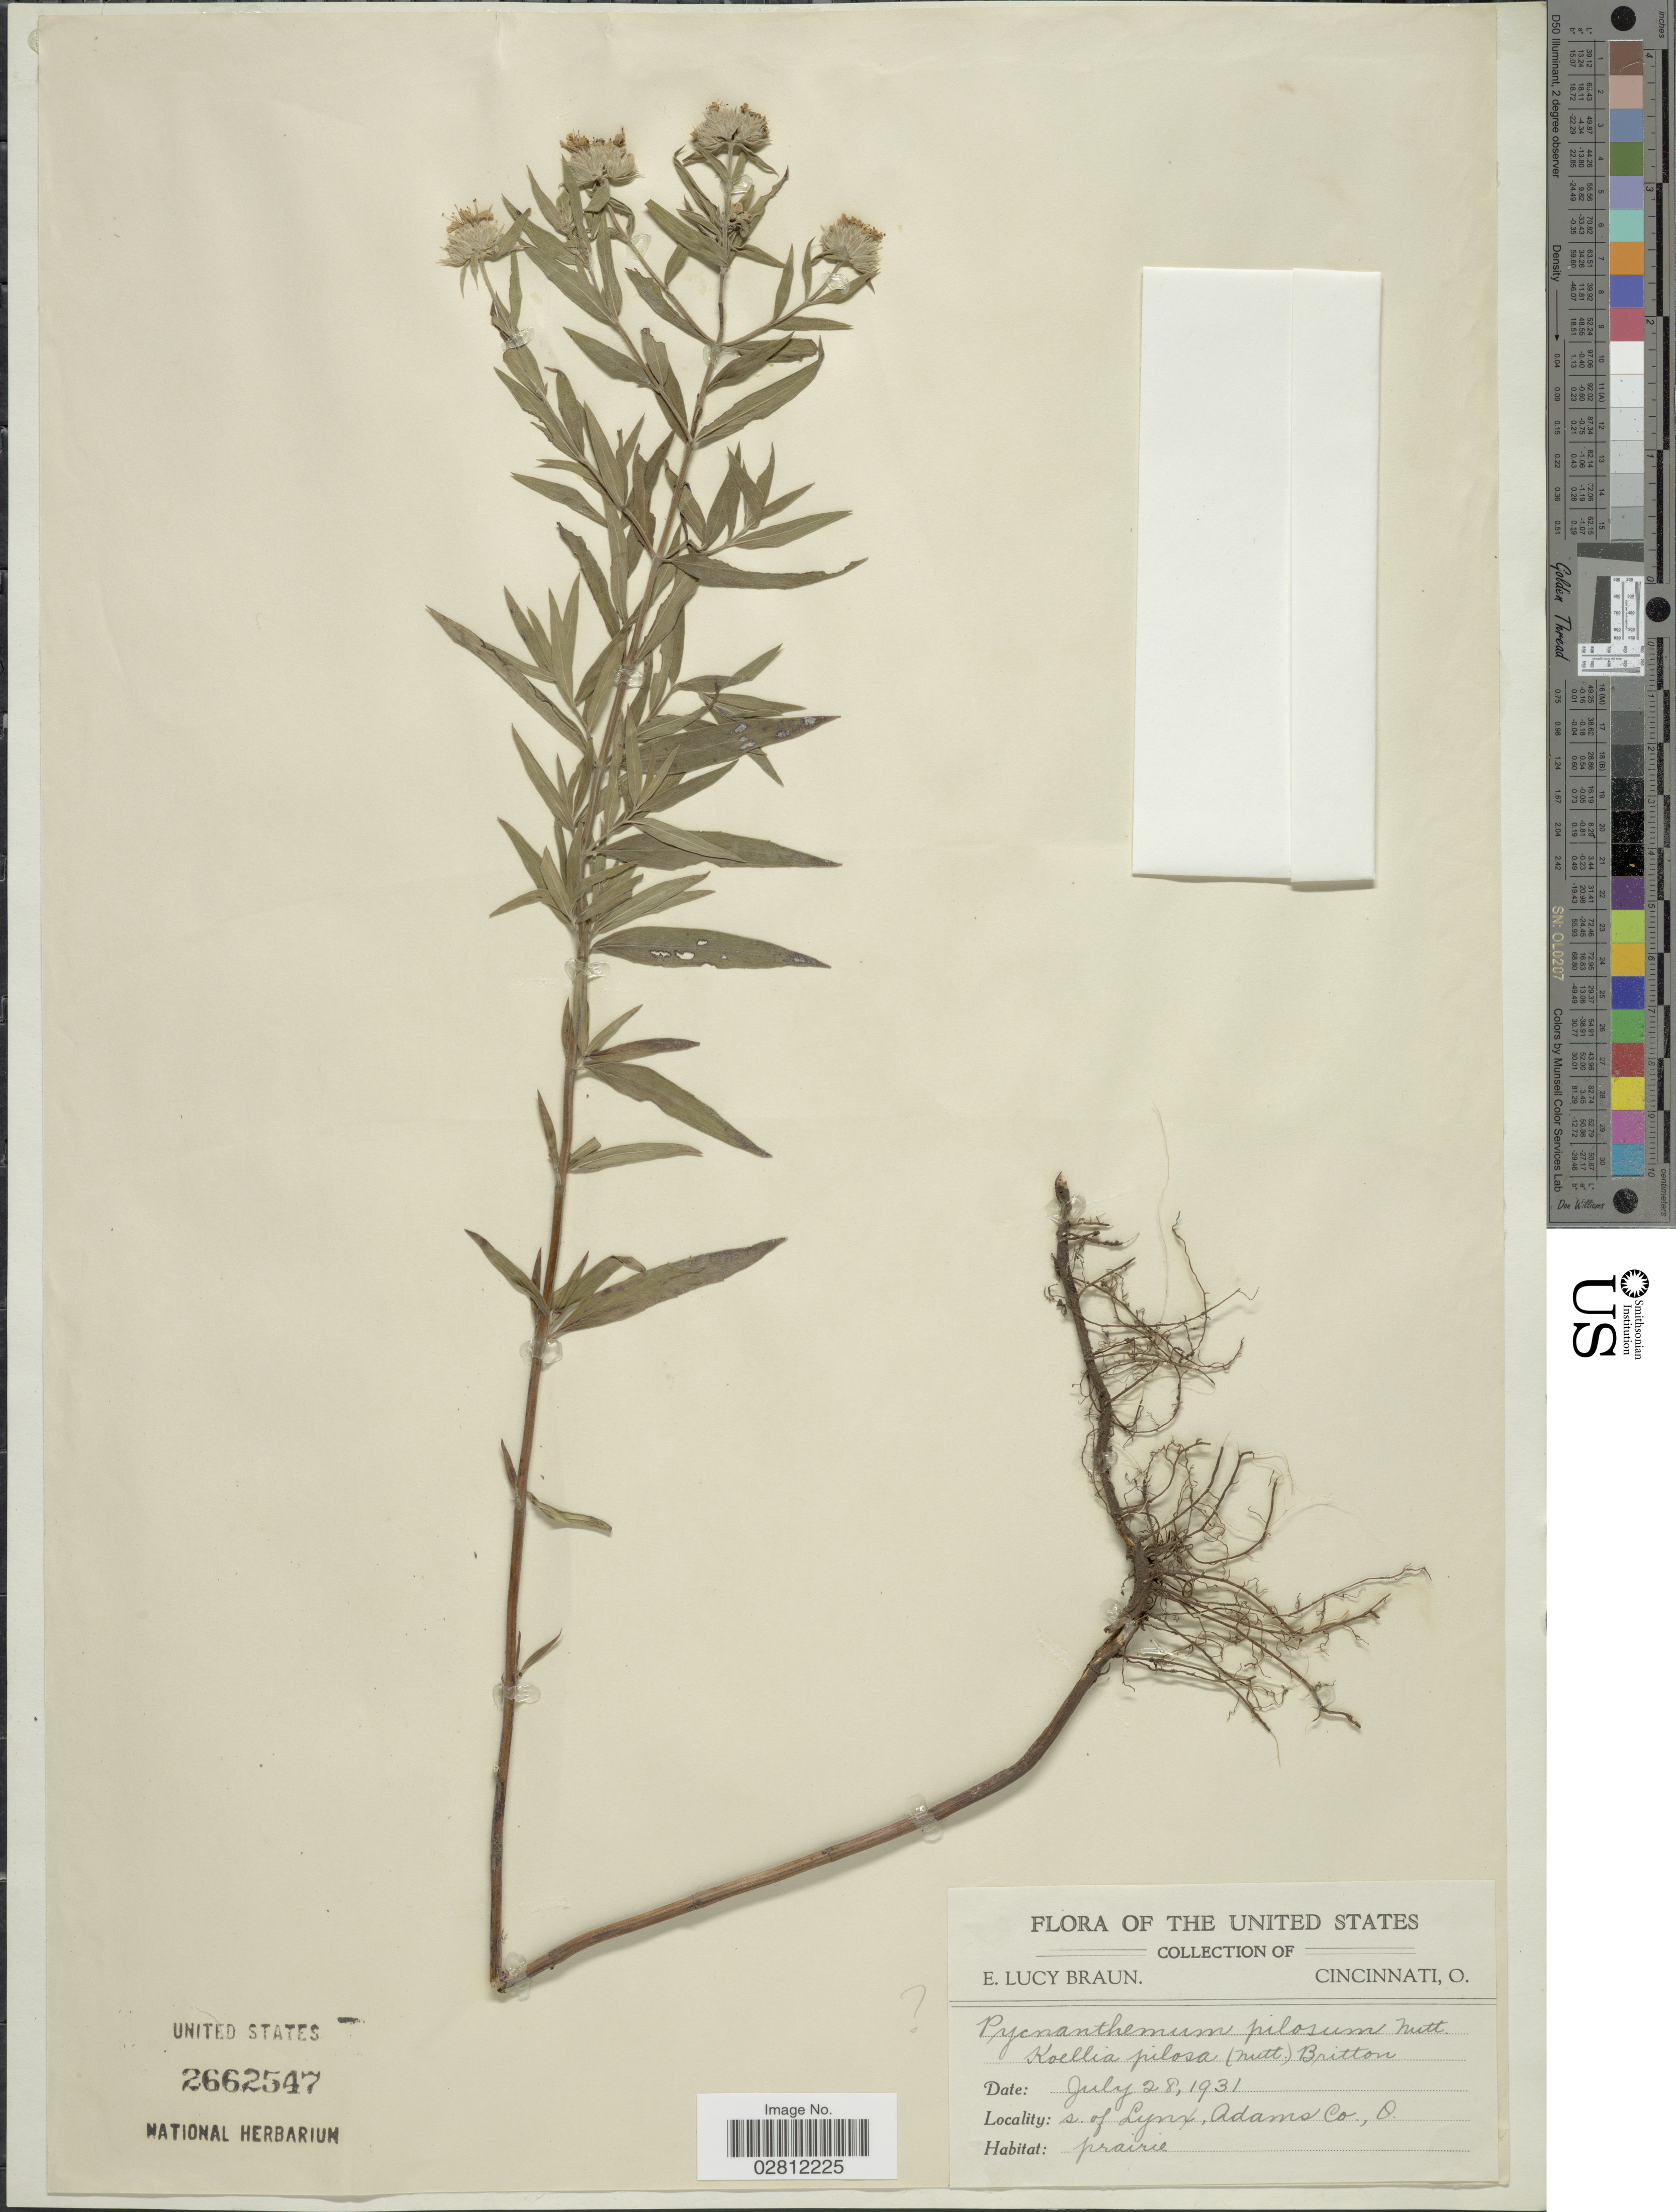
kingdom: Plantae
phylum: Tracheophyta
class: Magnoliopsida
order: Lamiales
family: Lamiaceae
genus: Pycnanthemum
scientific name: Pycnanthemum pilosum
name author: Nutt.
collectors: E. L. Braun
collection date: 1931-07-28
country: United States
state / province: Ohio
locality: S. of Lynx, Adams Co.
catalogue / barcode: US 2662547